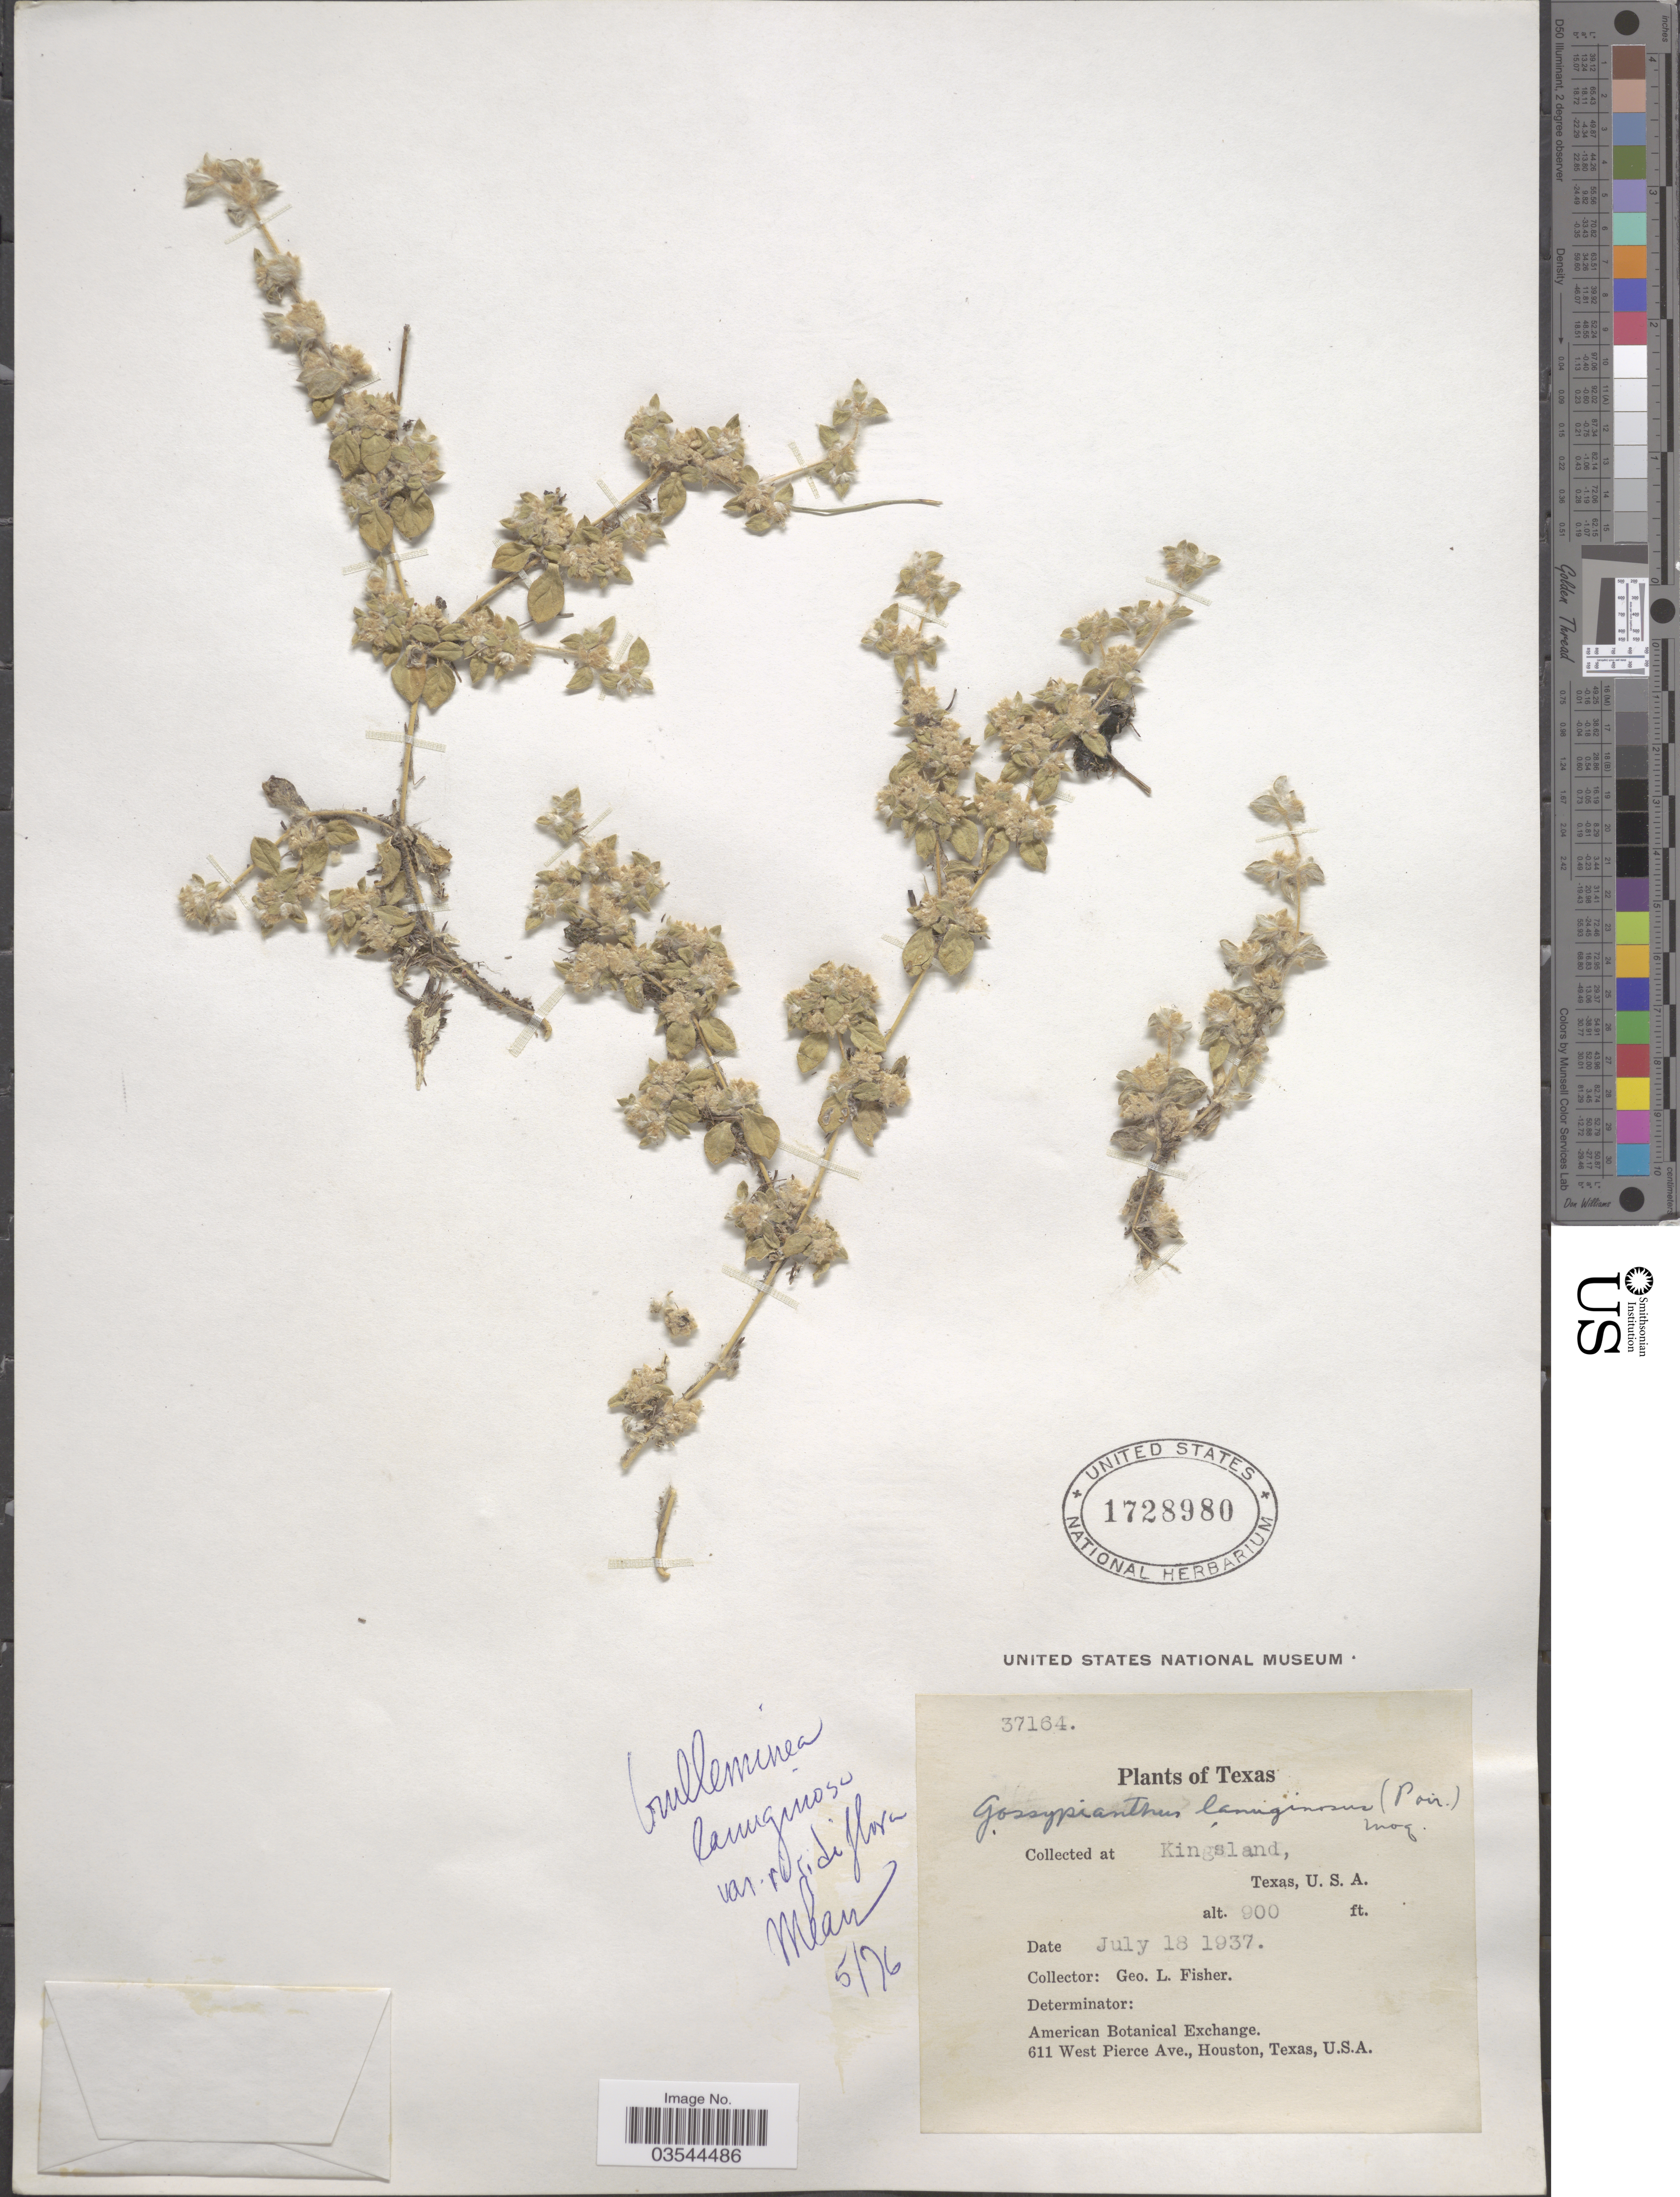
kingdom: Plantae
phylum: Tracheophyta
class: Magnoliopsida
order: Caryophyllales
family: Amaranthaceae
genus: Guilleminea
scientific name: Guilleminea lanuginosa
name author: (Poir.) Benth. & Hook. f.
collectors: G. L. Fisher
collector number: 37164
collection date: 1937-07-18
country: United States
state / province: Texas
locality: Kingsland. U. S. A.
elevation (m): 274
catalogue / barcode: US 1728980